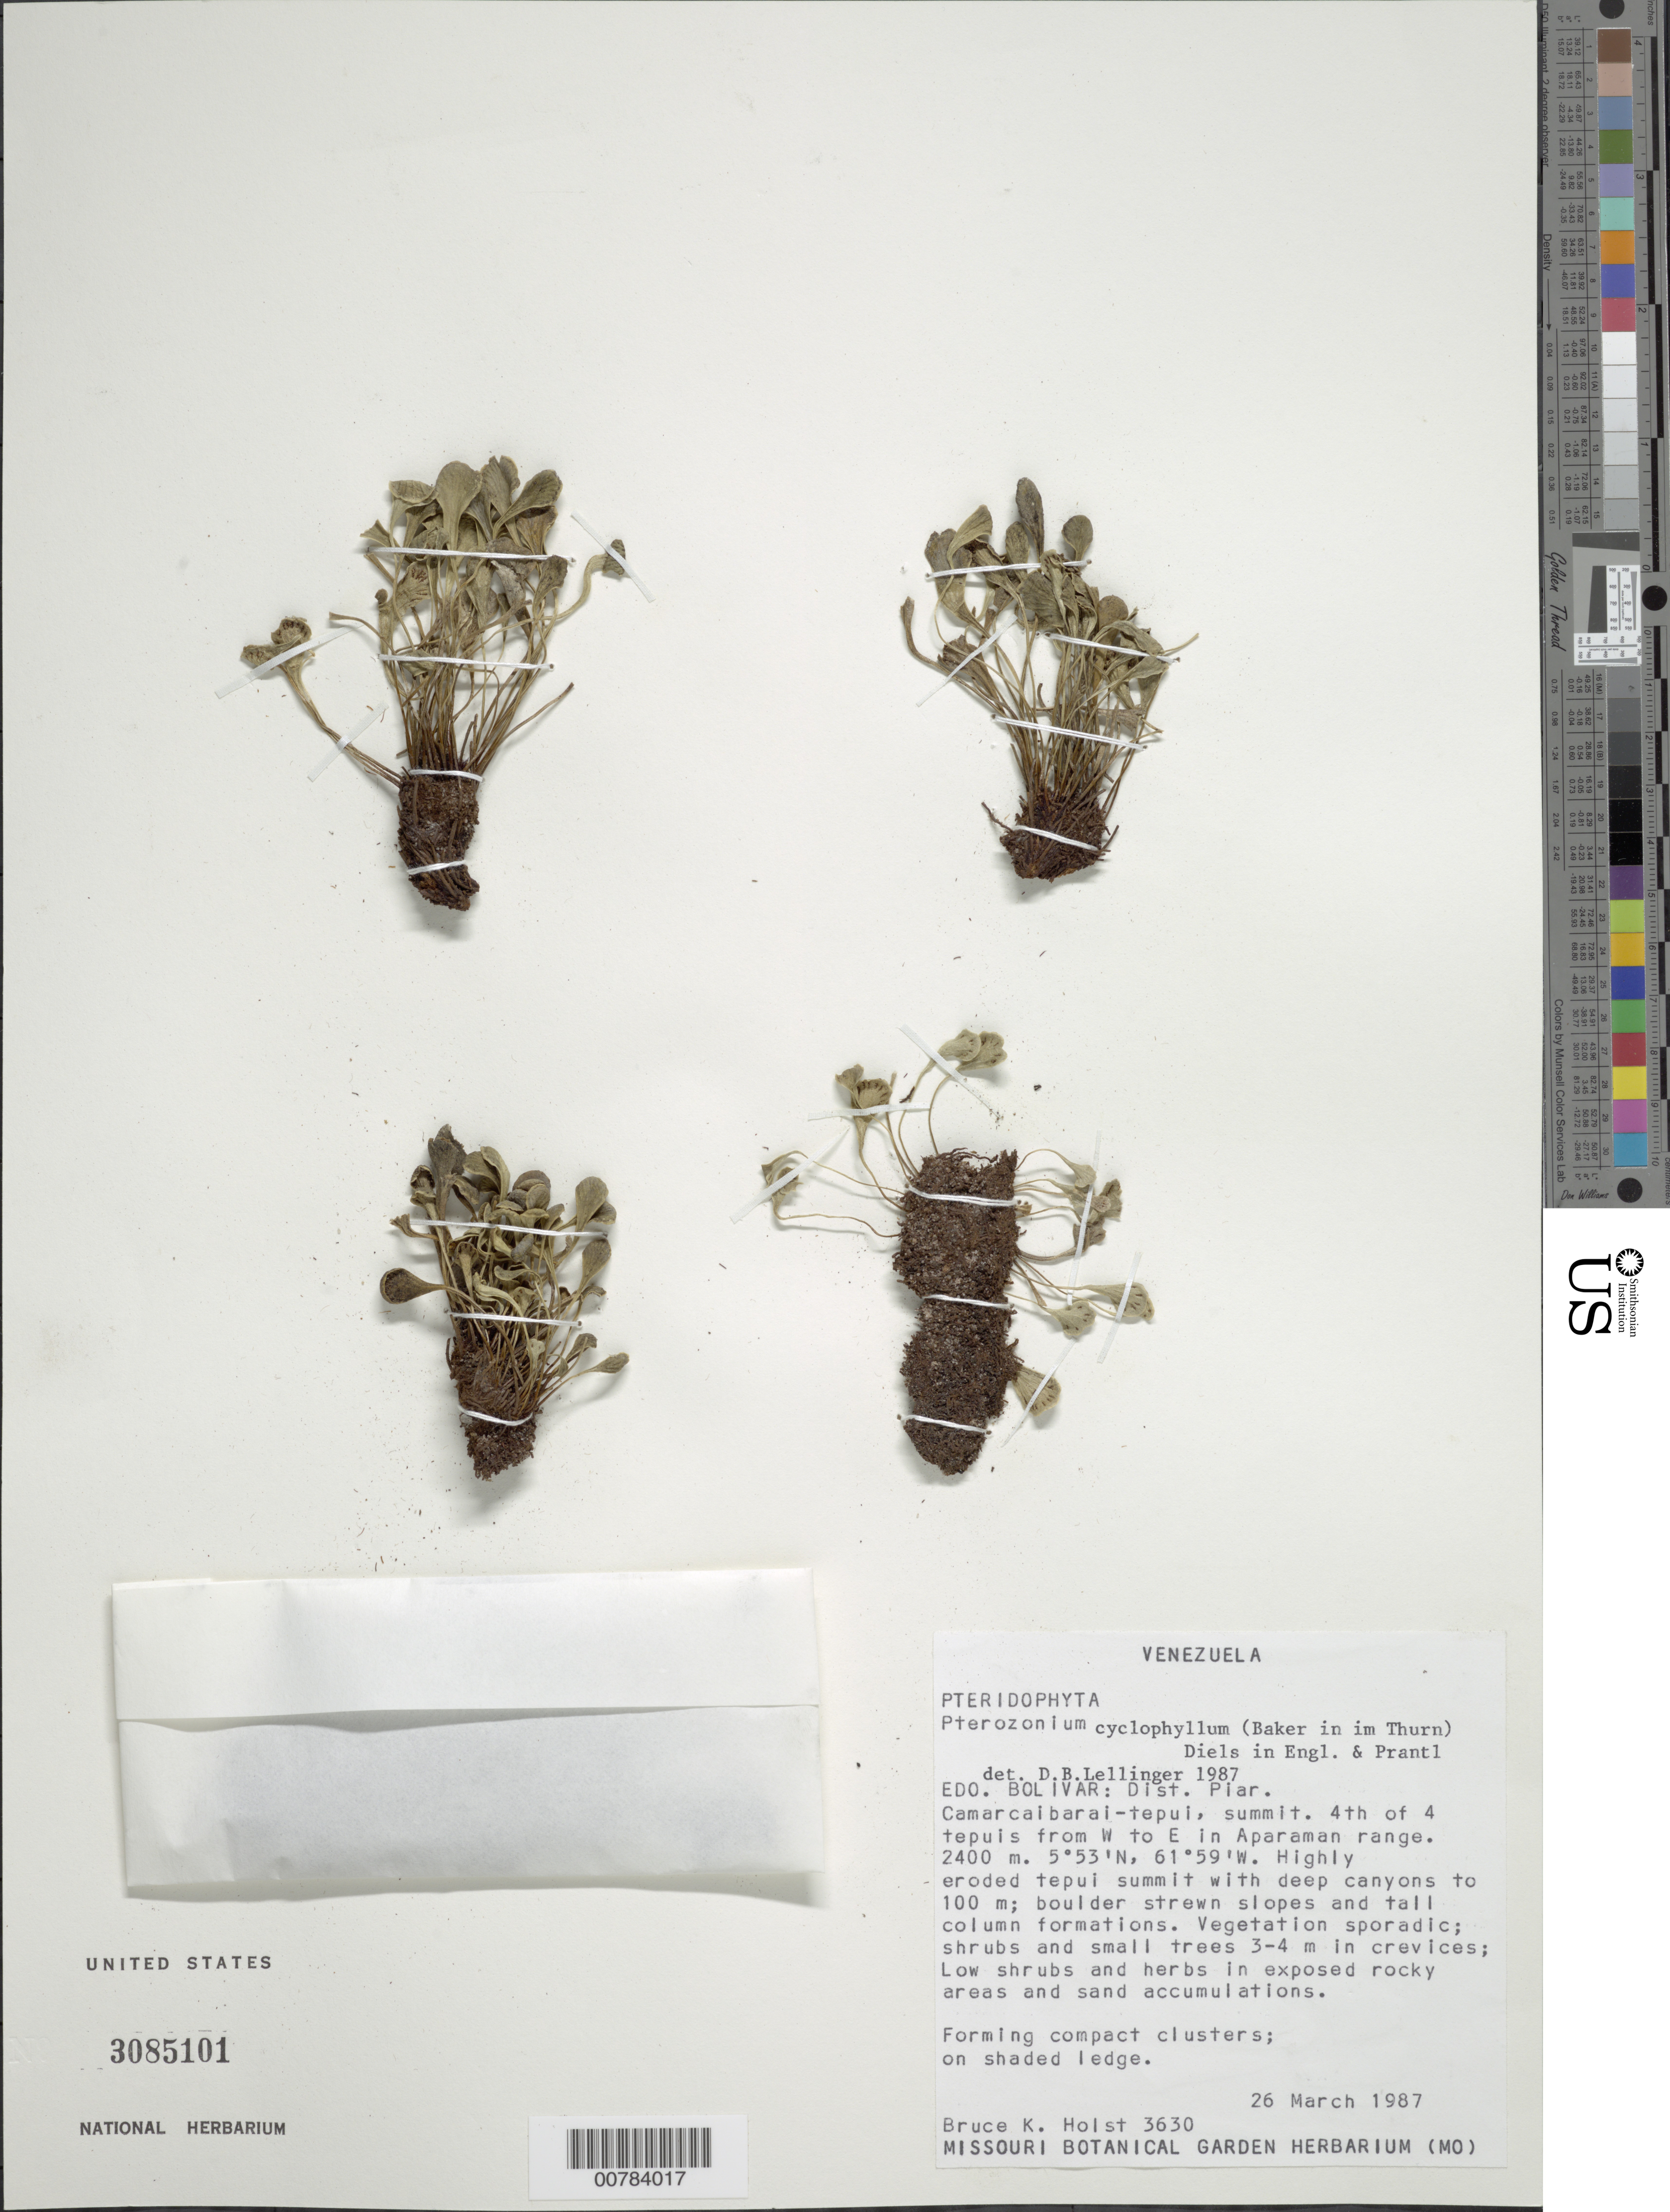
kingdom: Plantae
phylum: Tracheophyta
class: Polypodiopsida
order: Polypodiales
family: Pteridaceae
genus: Pterozonium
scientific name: Pterozonium cyclophyllum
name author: (Baker) Diels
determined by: Lellinger, David B., (BOT), Smithsonian Institution - National Museum of Natural History (UNITED STATES)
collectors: B. Holst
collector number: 3630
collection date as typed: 26-Mar-87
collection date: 1987-03-26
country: Venezuela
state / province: Bolívar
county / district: Piar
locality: Camarcaibarai-tepuí, summit 4th of 4 tepuís from W to E in Aparaman range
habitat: Highly eroded tepui summit with deep canyons to 100 m;vegetation sporadic, low shurbs and herbs in exposed rocky areas and sand accumulations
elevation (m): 2400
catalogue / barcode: US 3085101